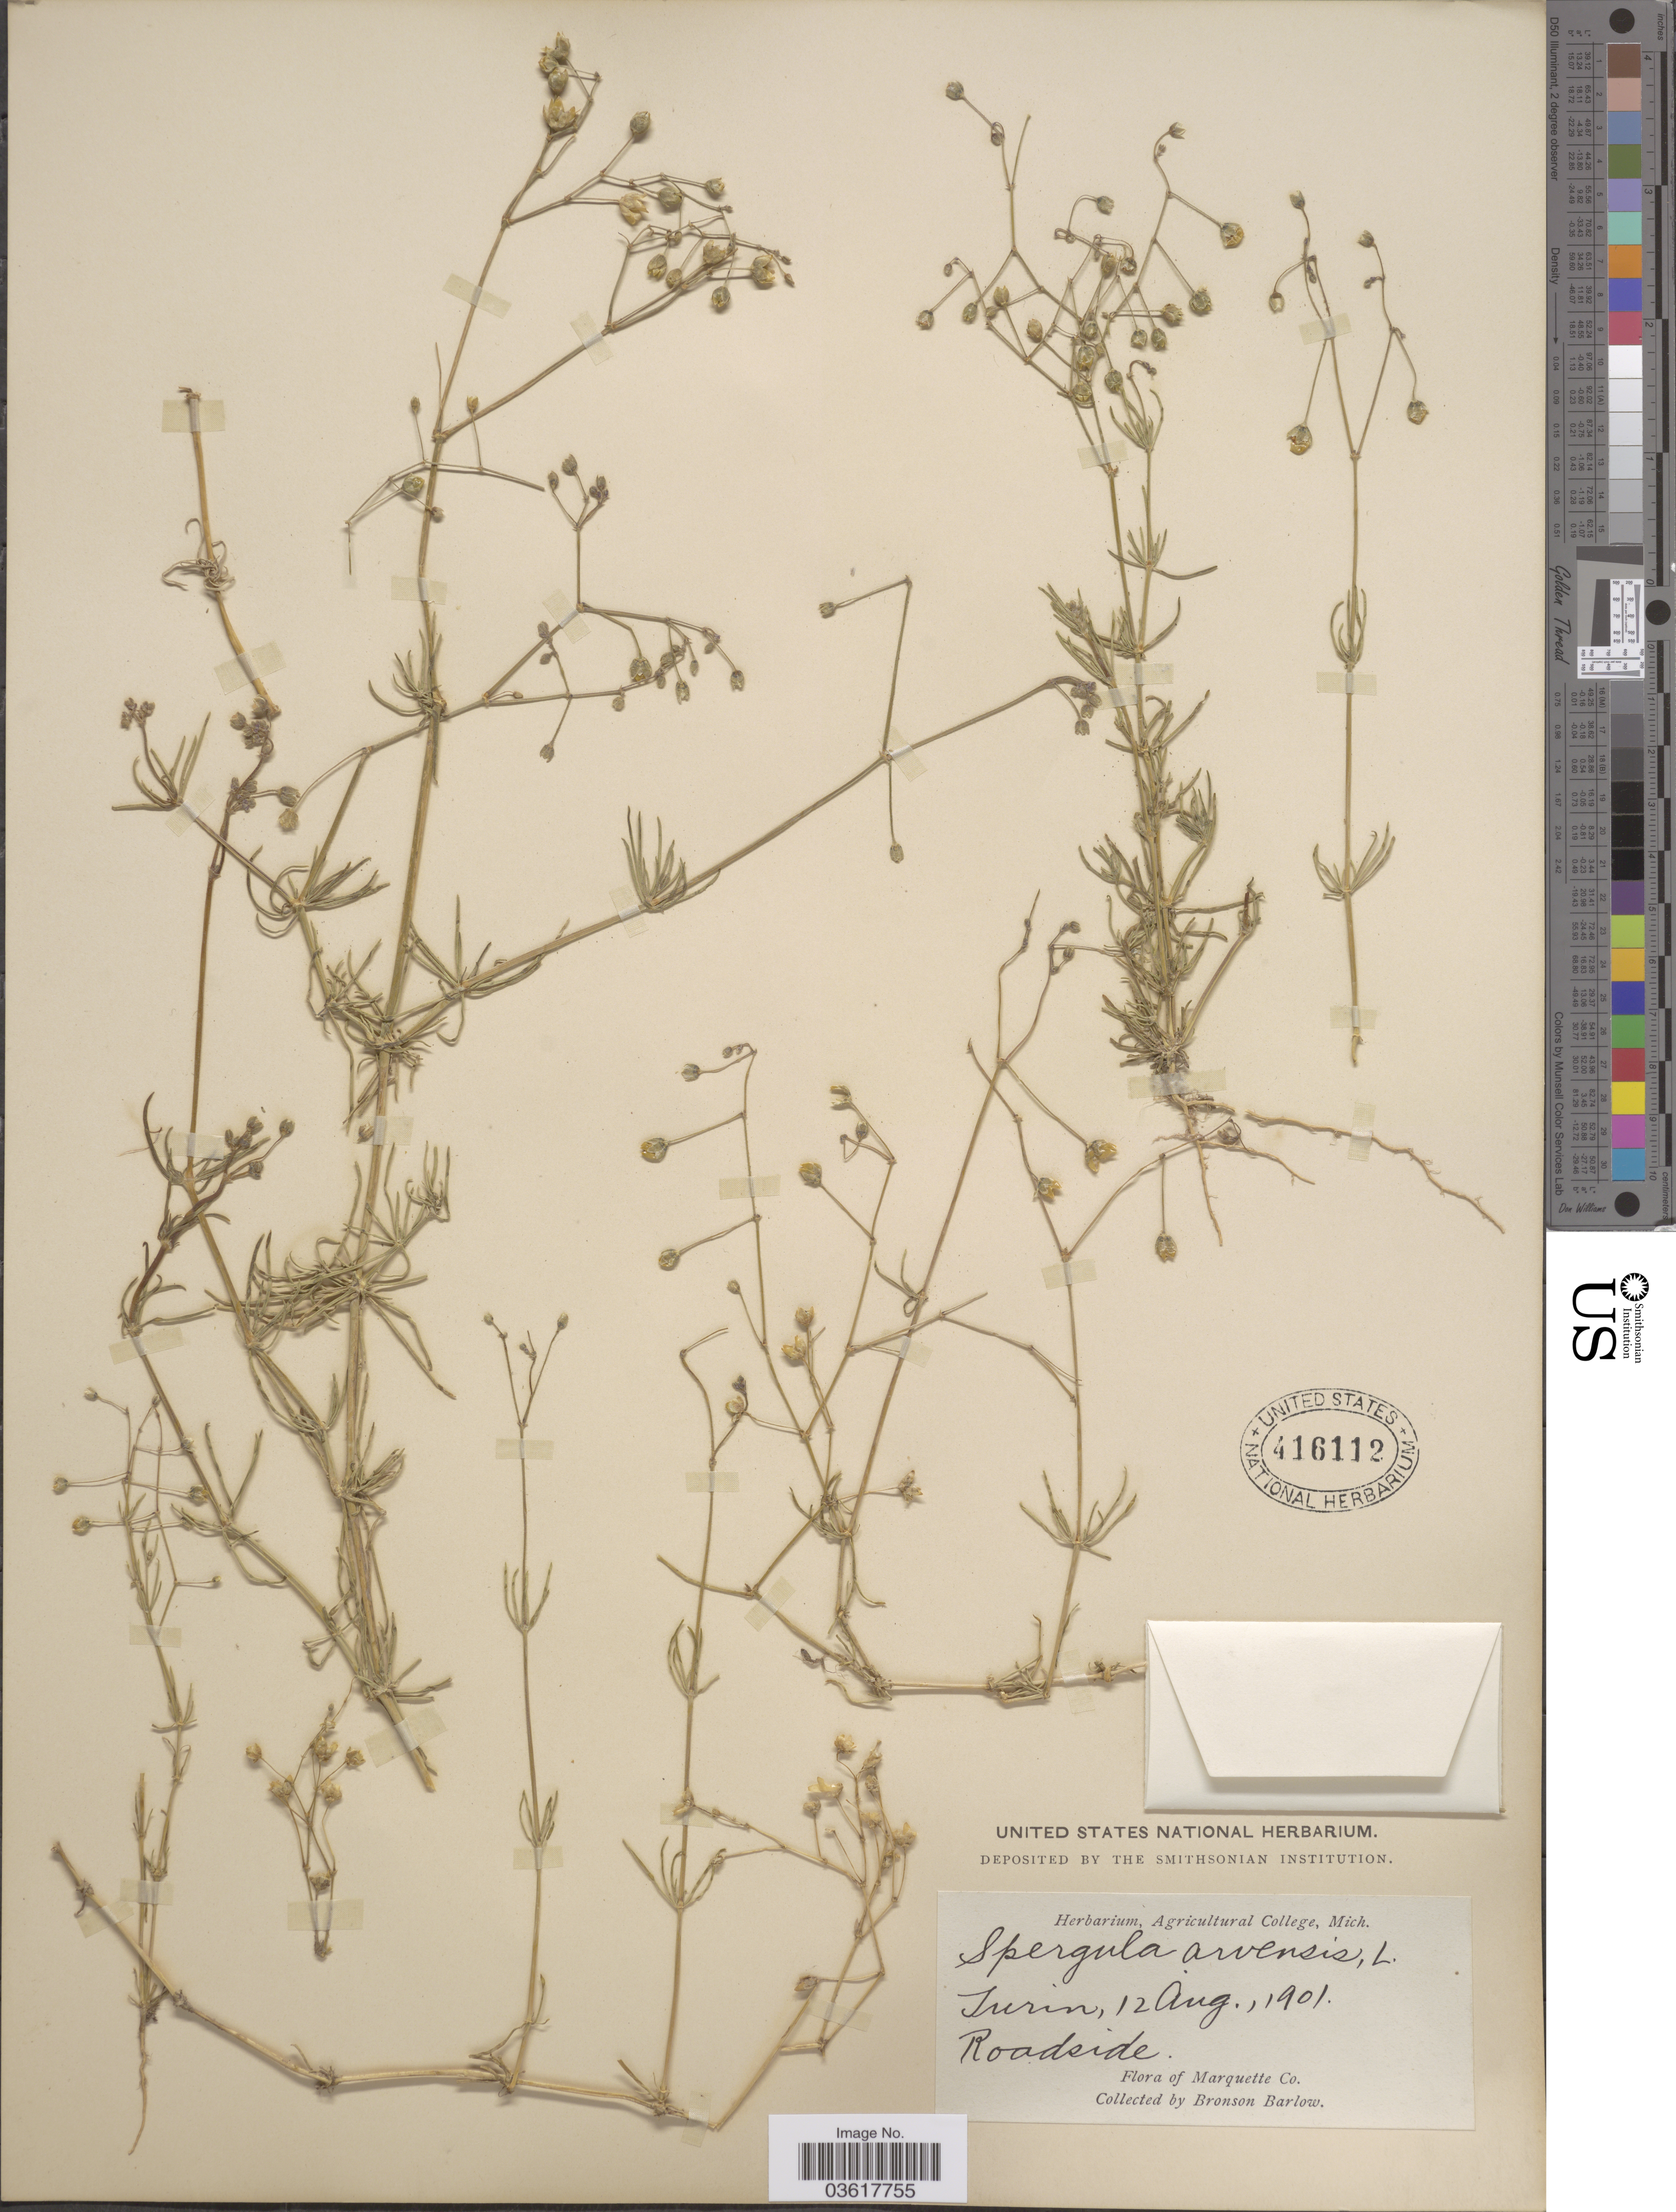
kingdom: Plantae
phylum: Tracheophyta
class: Magnoliopsida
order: Caryophyllales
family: Caryophyllaceae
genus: Spergula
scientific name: Spergula arvensis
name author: L.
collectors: Barlow, B.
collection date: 1901-08-12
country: United States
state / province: Michigan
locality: Turin. Marquette Co.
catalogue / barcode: US 416112